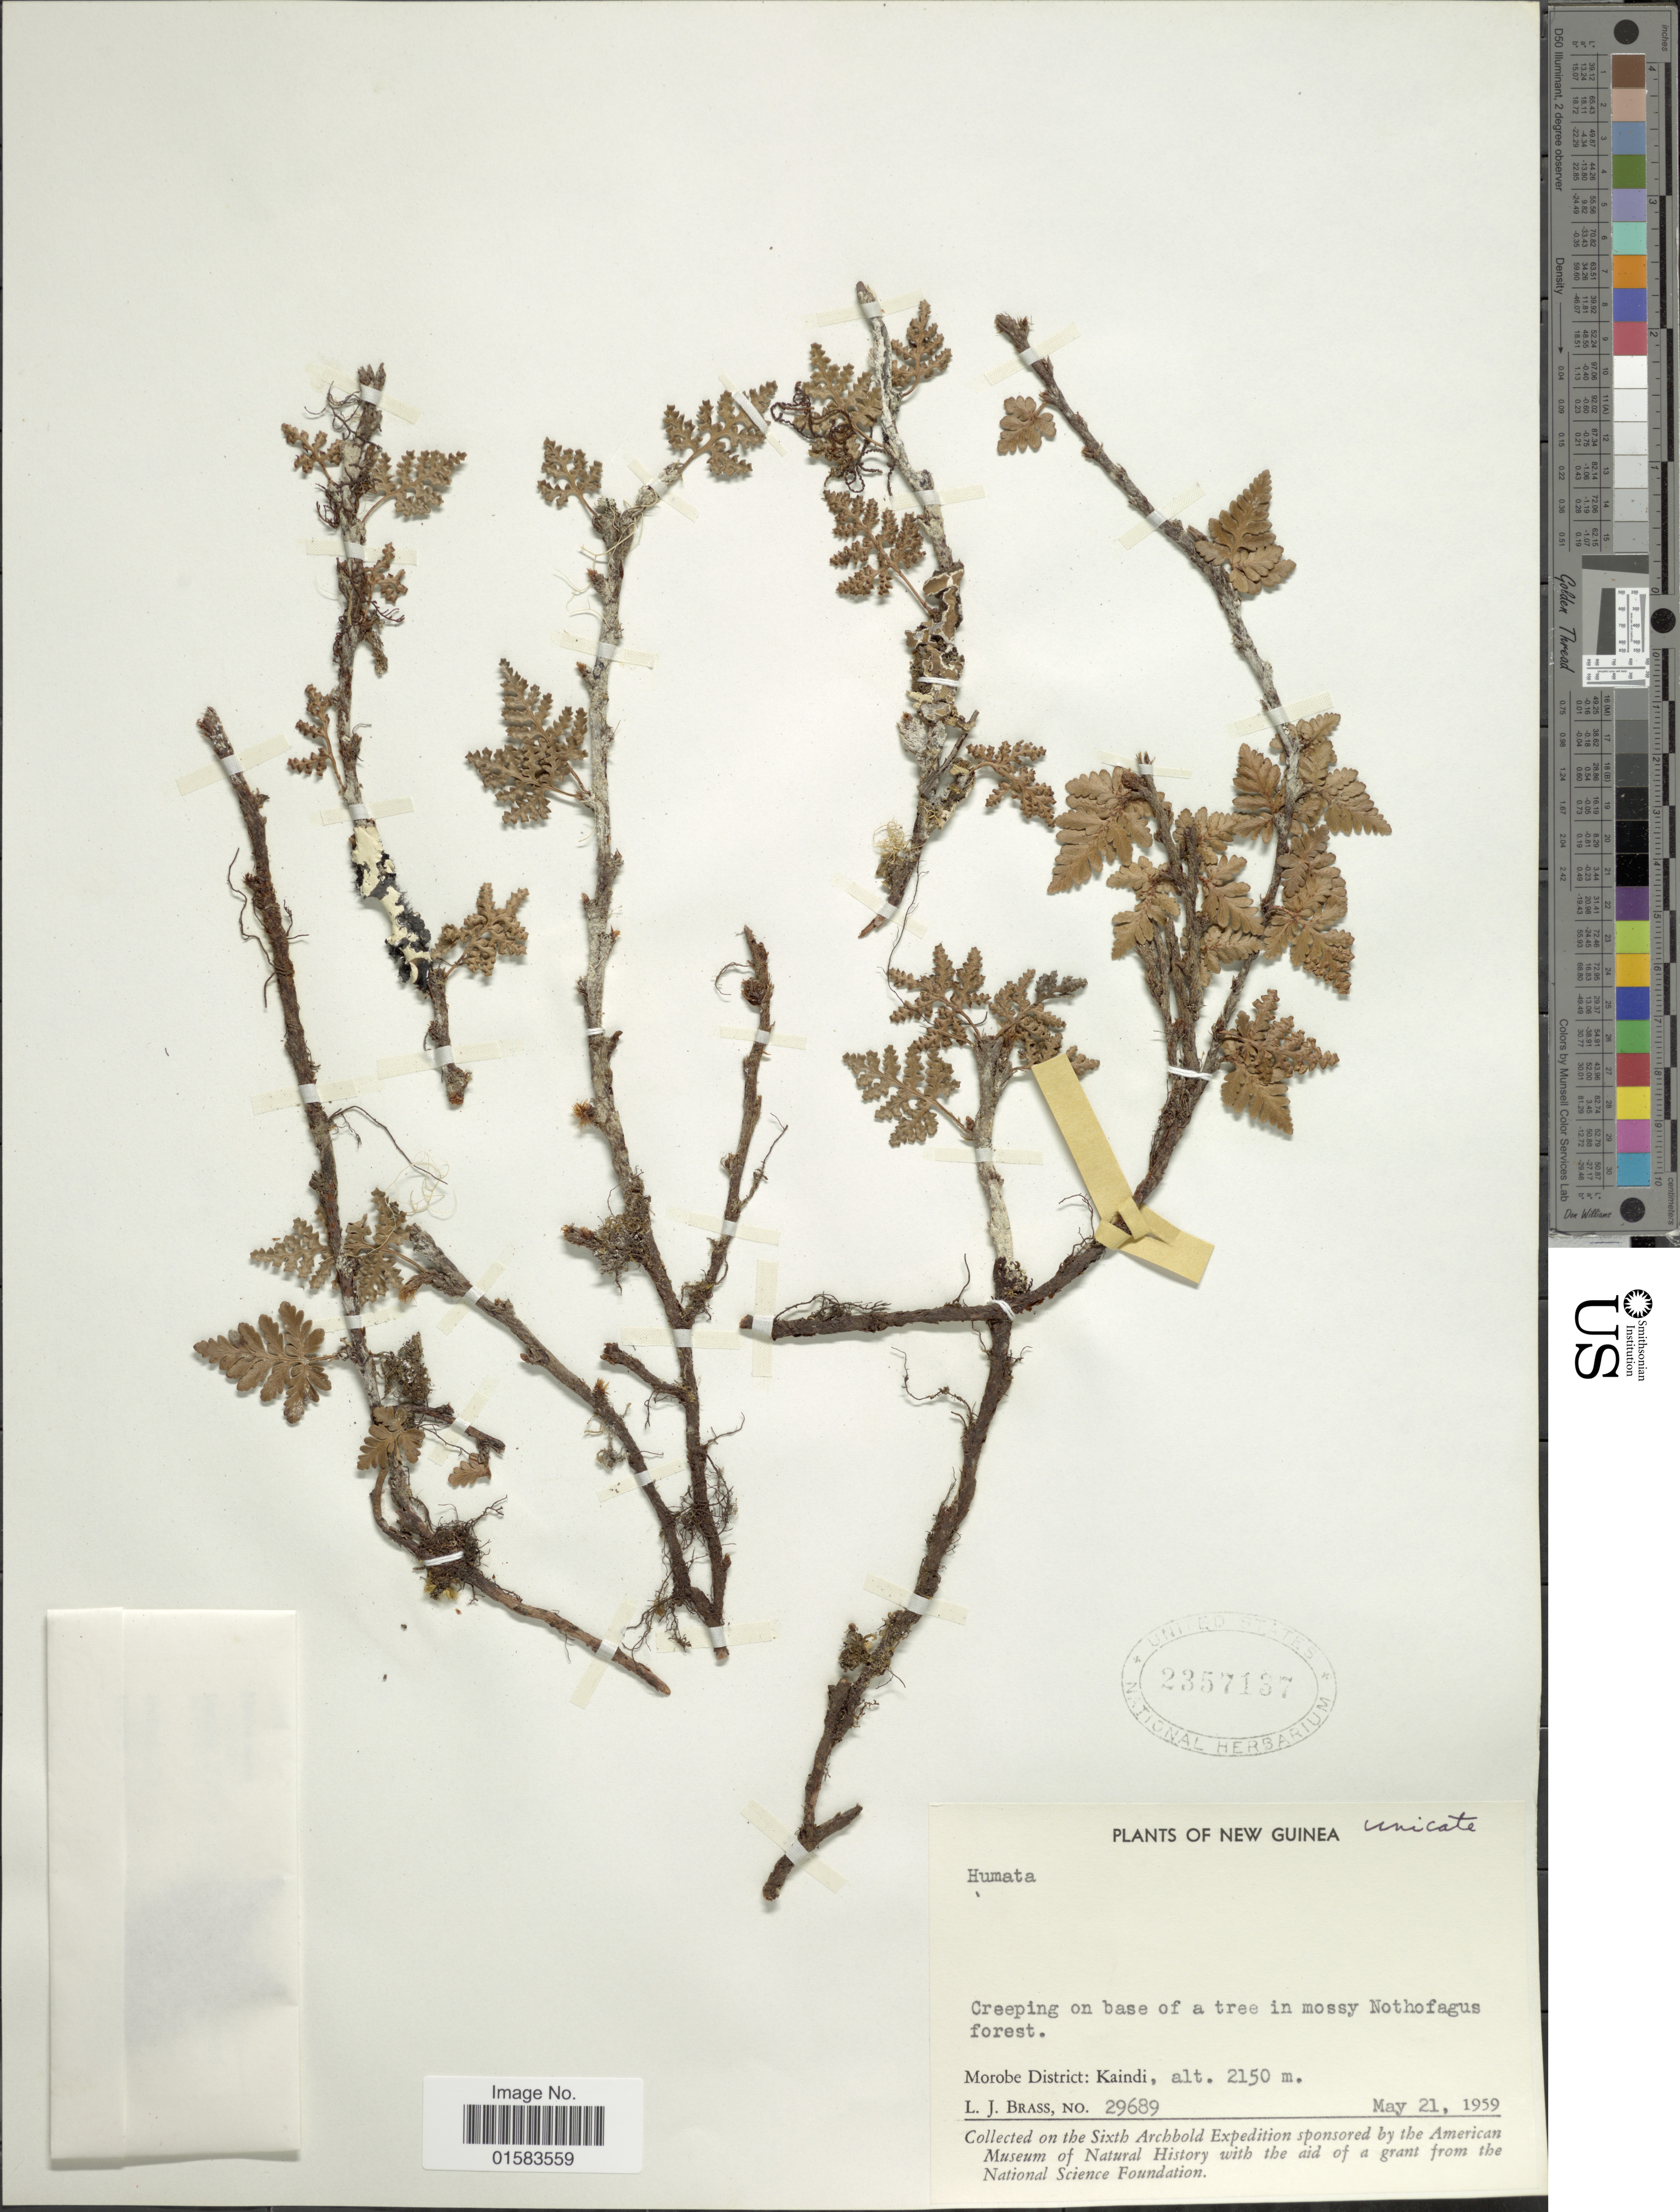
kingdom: Plantae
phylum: Tracheophyta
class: Polypodiopsida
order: Polypodiales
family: Davalliaceae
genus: Davallia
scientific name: Davallia sp.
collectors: L. J. Brass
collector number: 29689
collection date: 1959-05-21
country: Papua New Guinea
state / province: Morobe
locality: Kaindi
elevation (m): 2150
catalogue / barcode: US 2357137